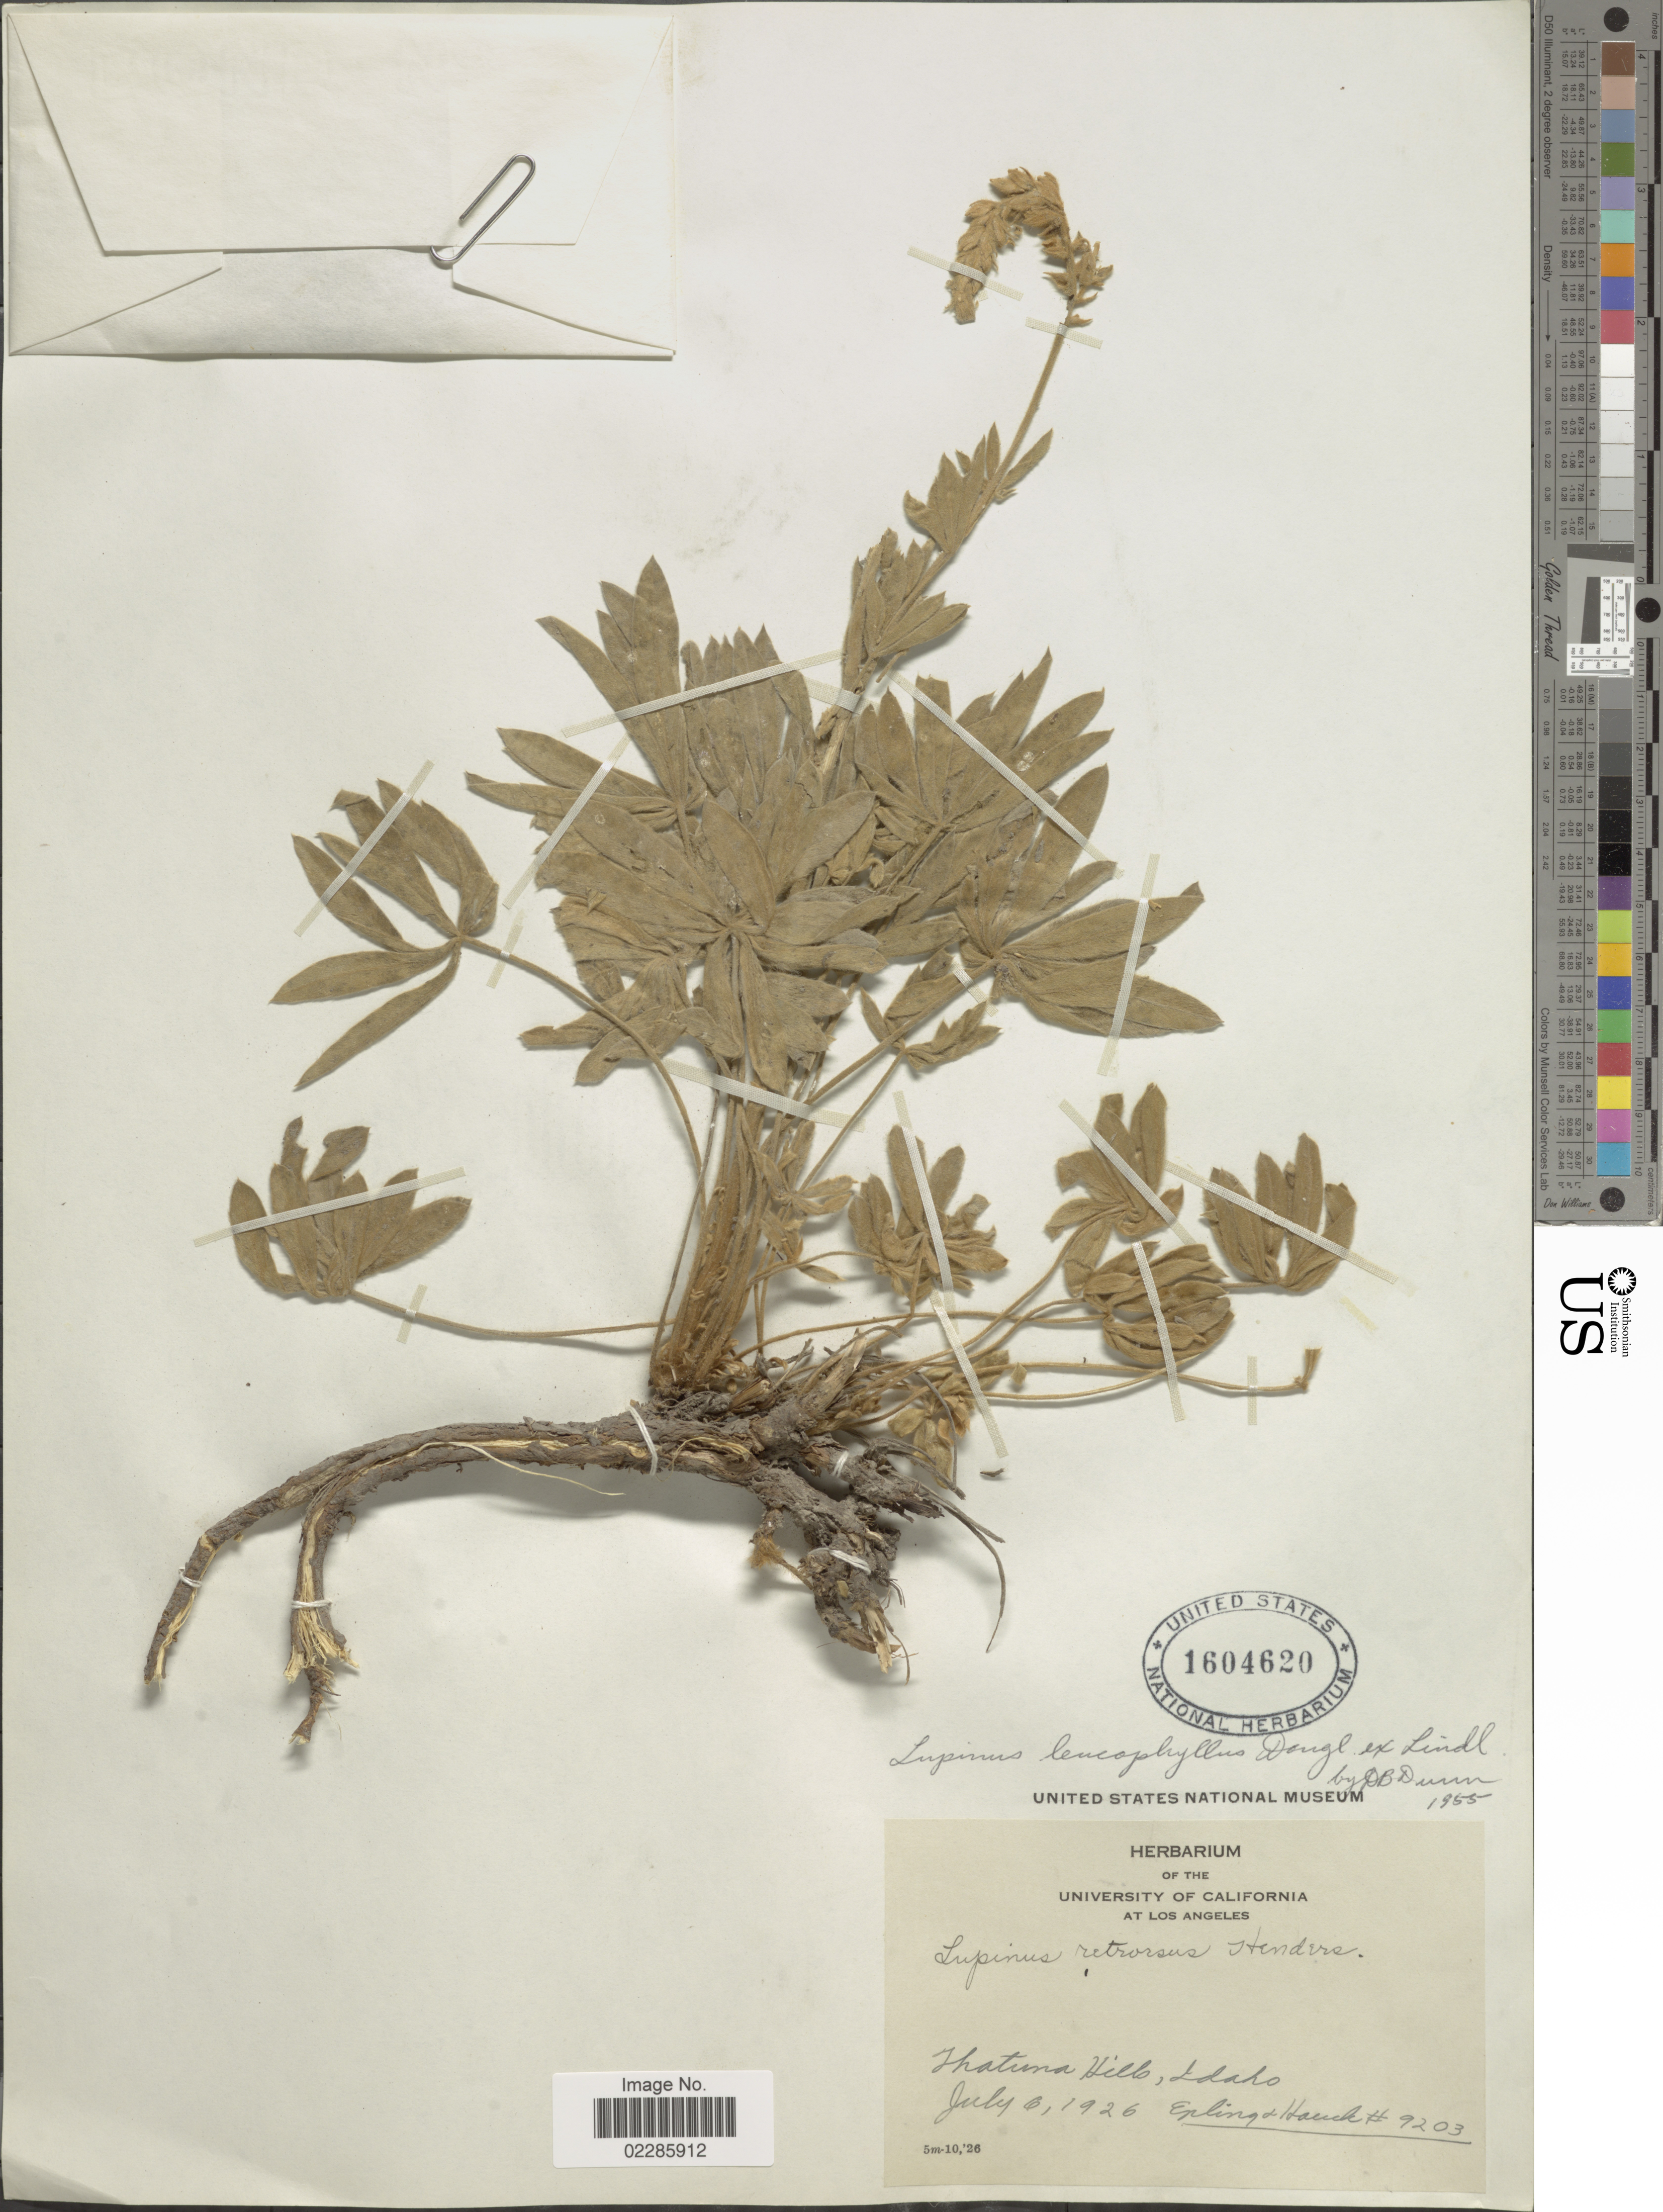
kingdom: Plantae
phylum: Tracheophyta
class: Magnoliopsida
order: Fabales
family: Fabaceae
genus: Lupinus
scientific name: Lupinus leucophyllus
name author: Douglas ex Lindl.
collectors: -- Epling & -. Hauch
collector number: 9203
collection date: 1926-07-06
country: United States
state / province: Idaho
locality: Jhatuna Hills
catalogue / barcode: US 1604620